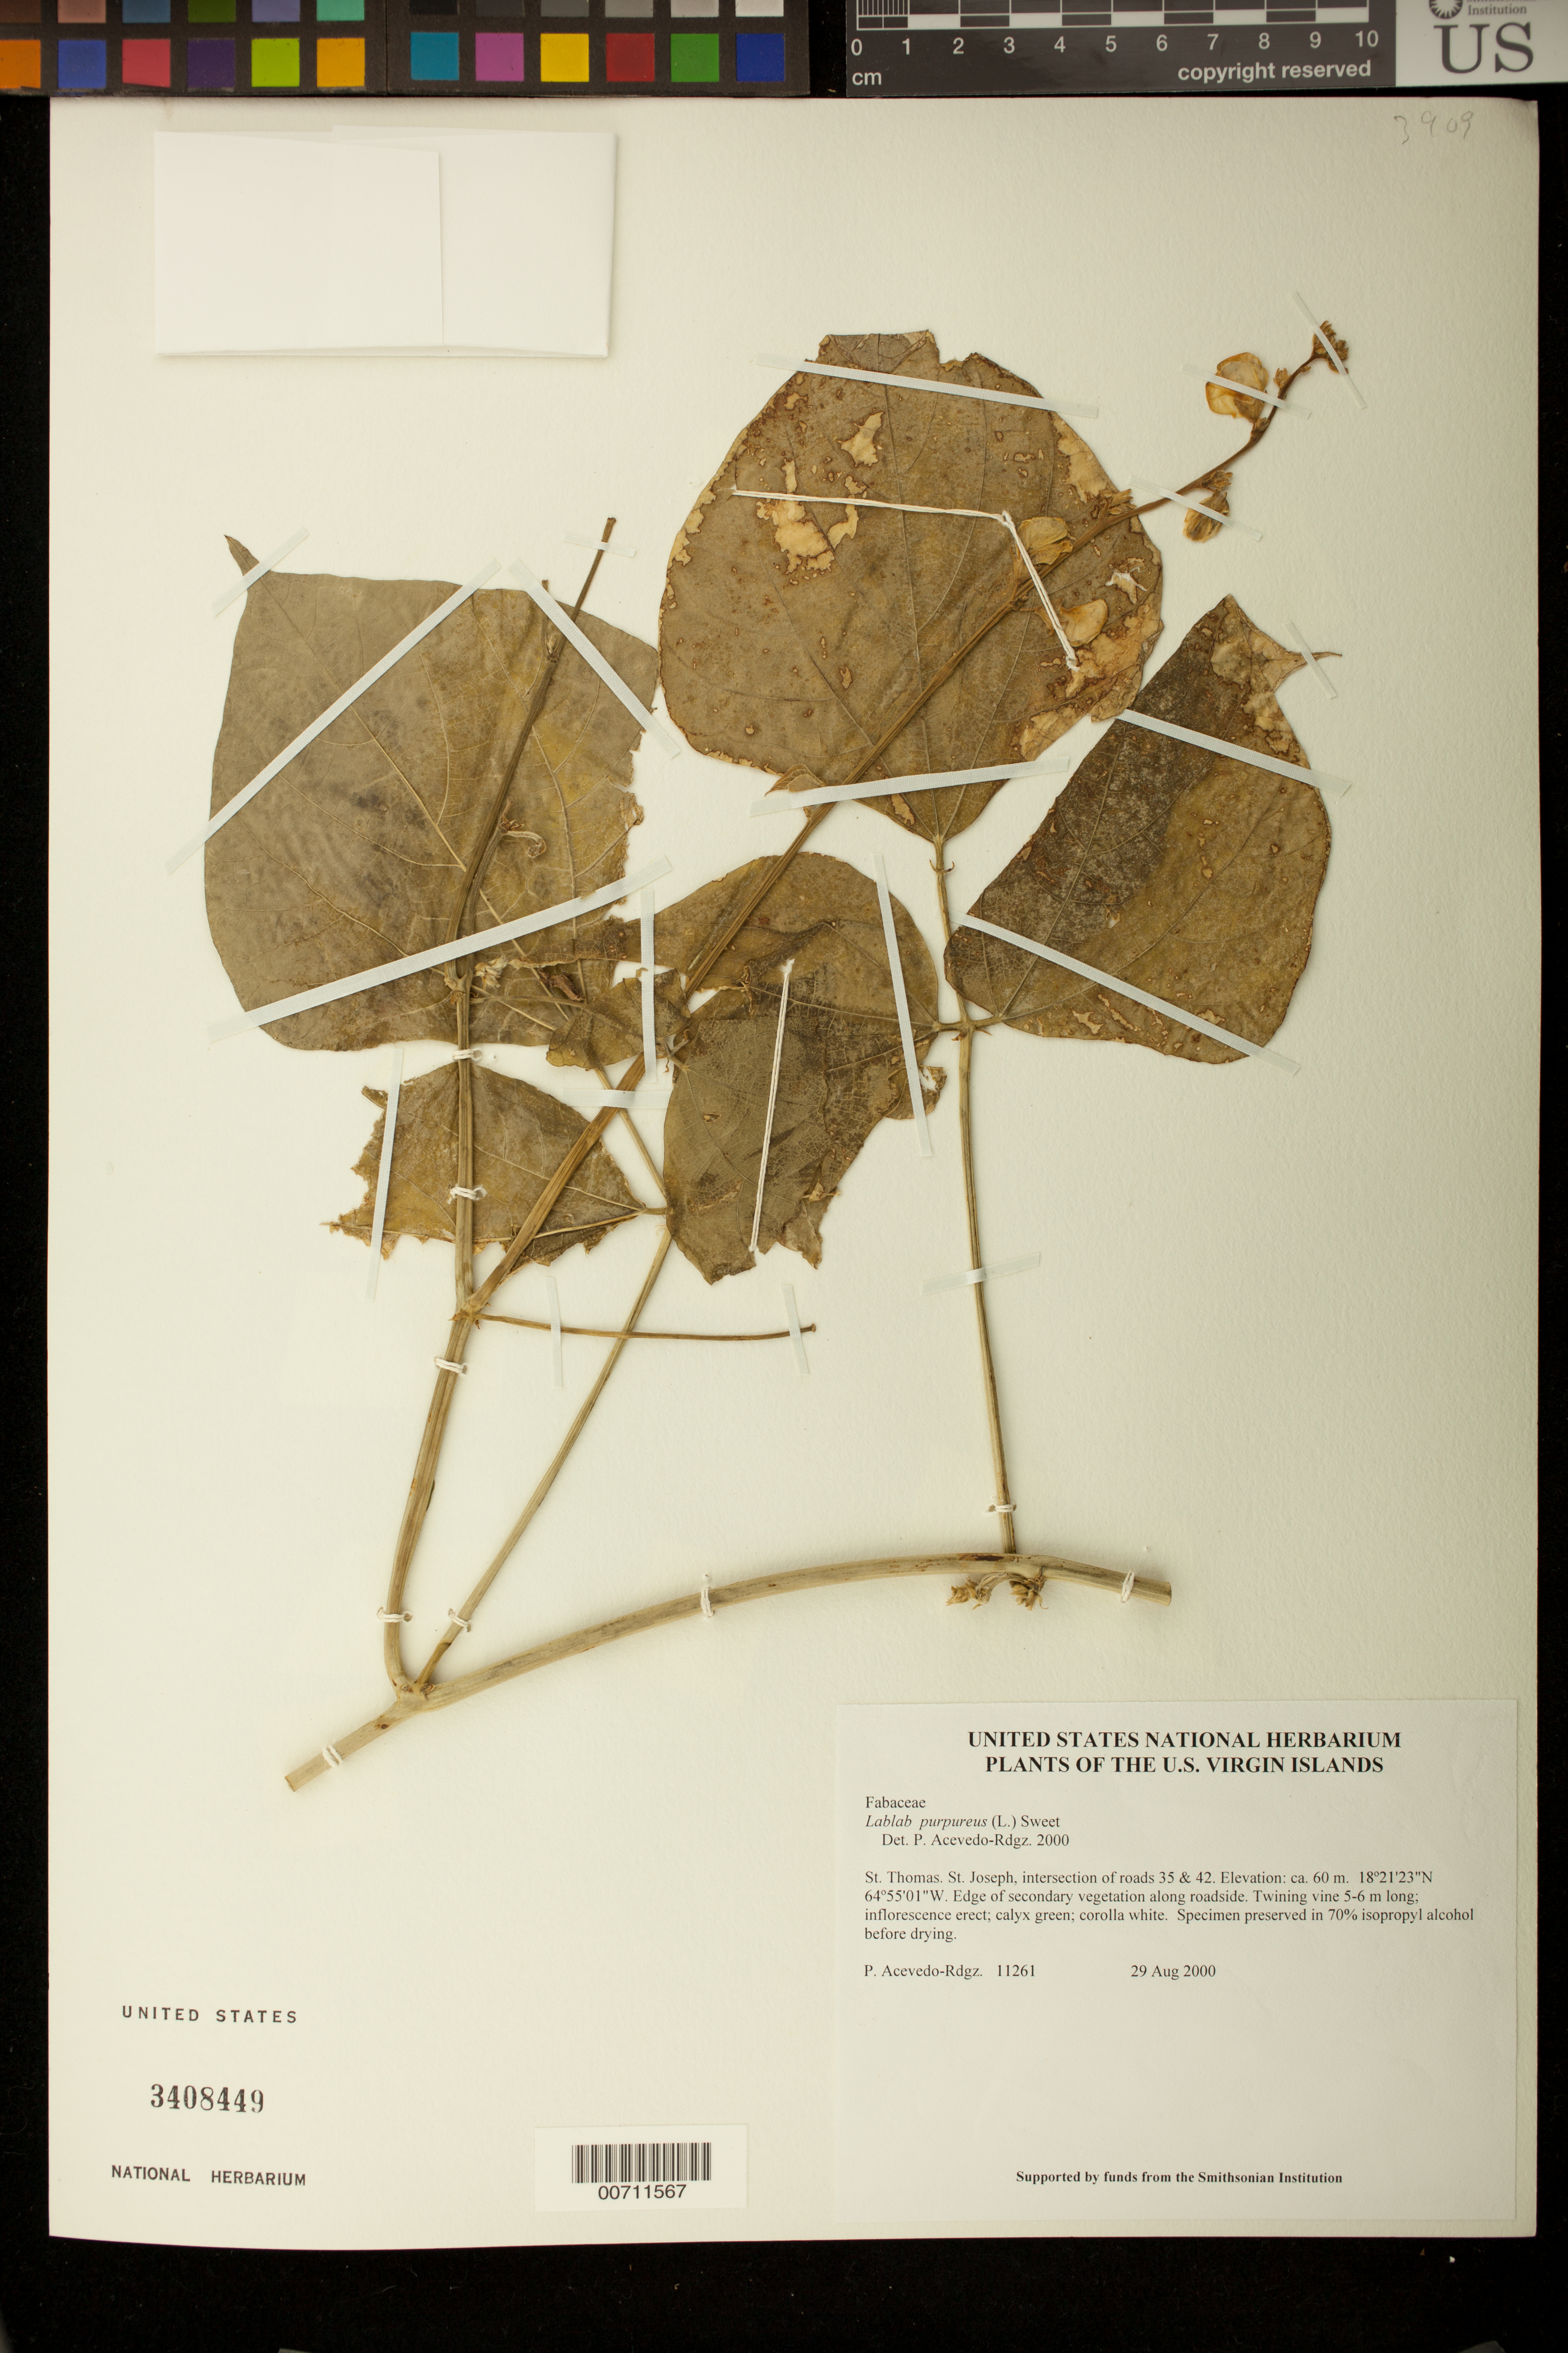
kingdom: Plantae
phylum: Tracheophyta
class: Magnoliopsida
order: Fabales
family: Fabaceae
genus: Lablab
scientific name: Lablab purpureus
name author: (L.) Sweet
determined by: Acevedo-Rodríguez, P., (BOT), Smithsonian Institution - National Museum of Natural History (UNITED STATES)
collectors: P. Acevedo-Rodr.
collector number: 11261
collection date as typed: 29 Aug 2000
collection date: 2000-08-29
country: U.S. Virgin Islands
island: St. Thomas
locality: St. Joseph, intersection of roads 35 & 42.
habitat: Edge of secondary vegetation along roadside.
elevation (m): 60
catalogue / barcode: US 3408449